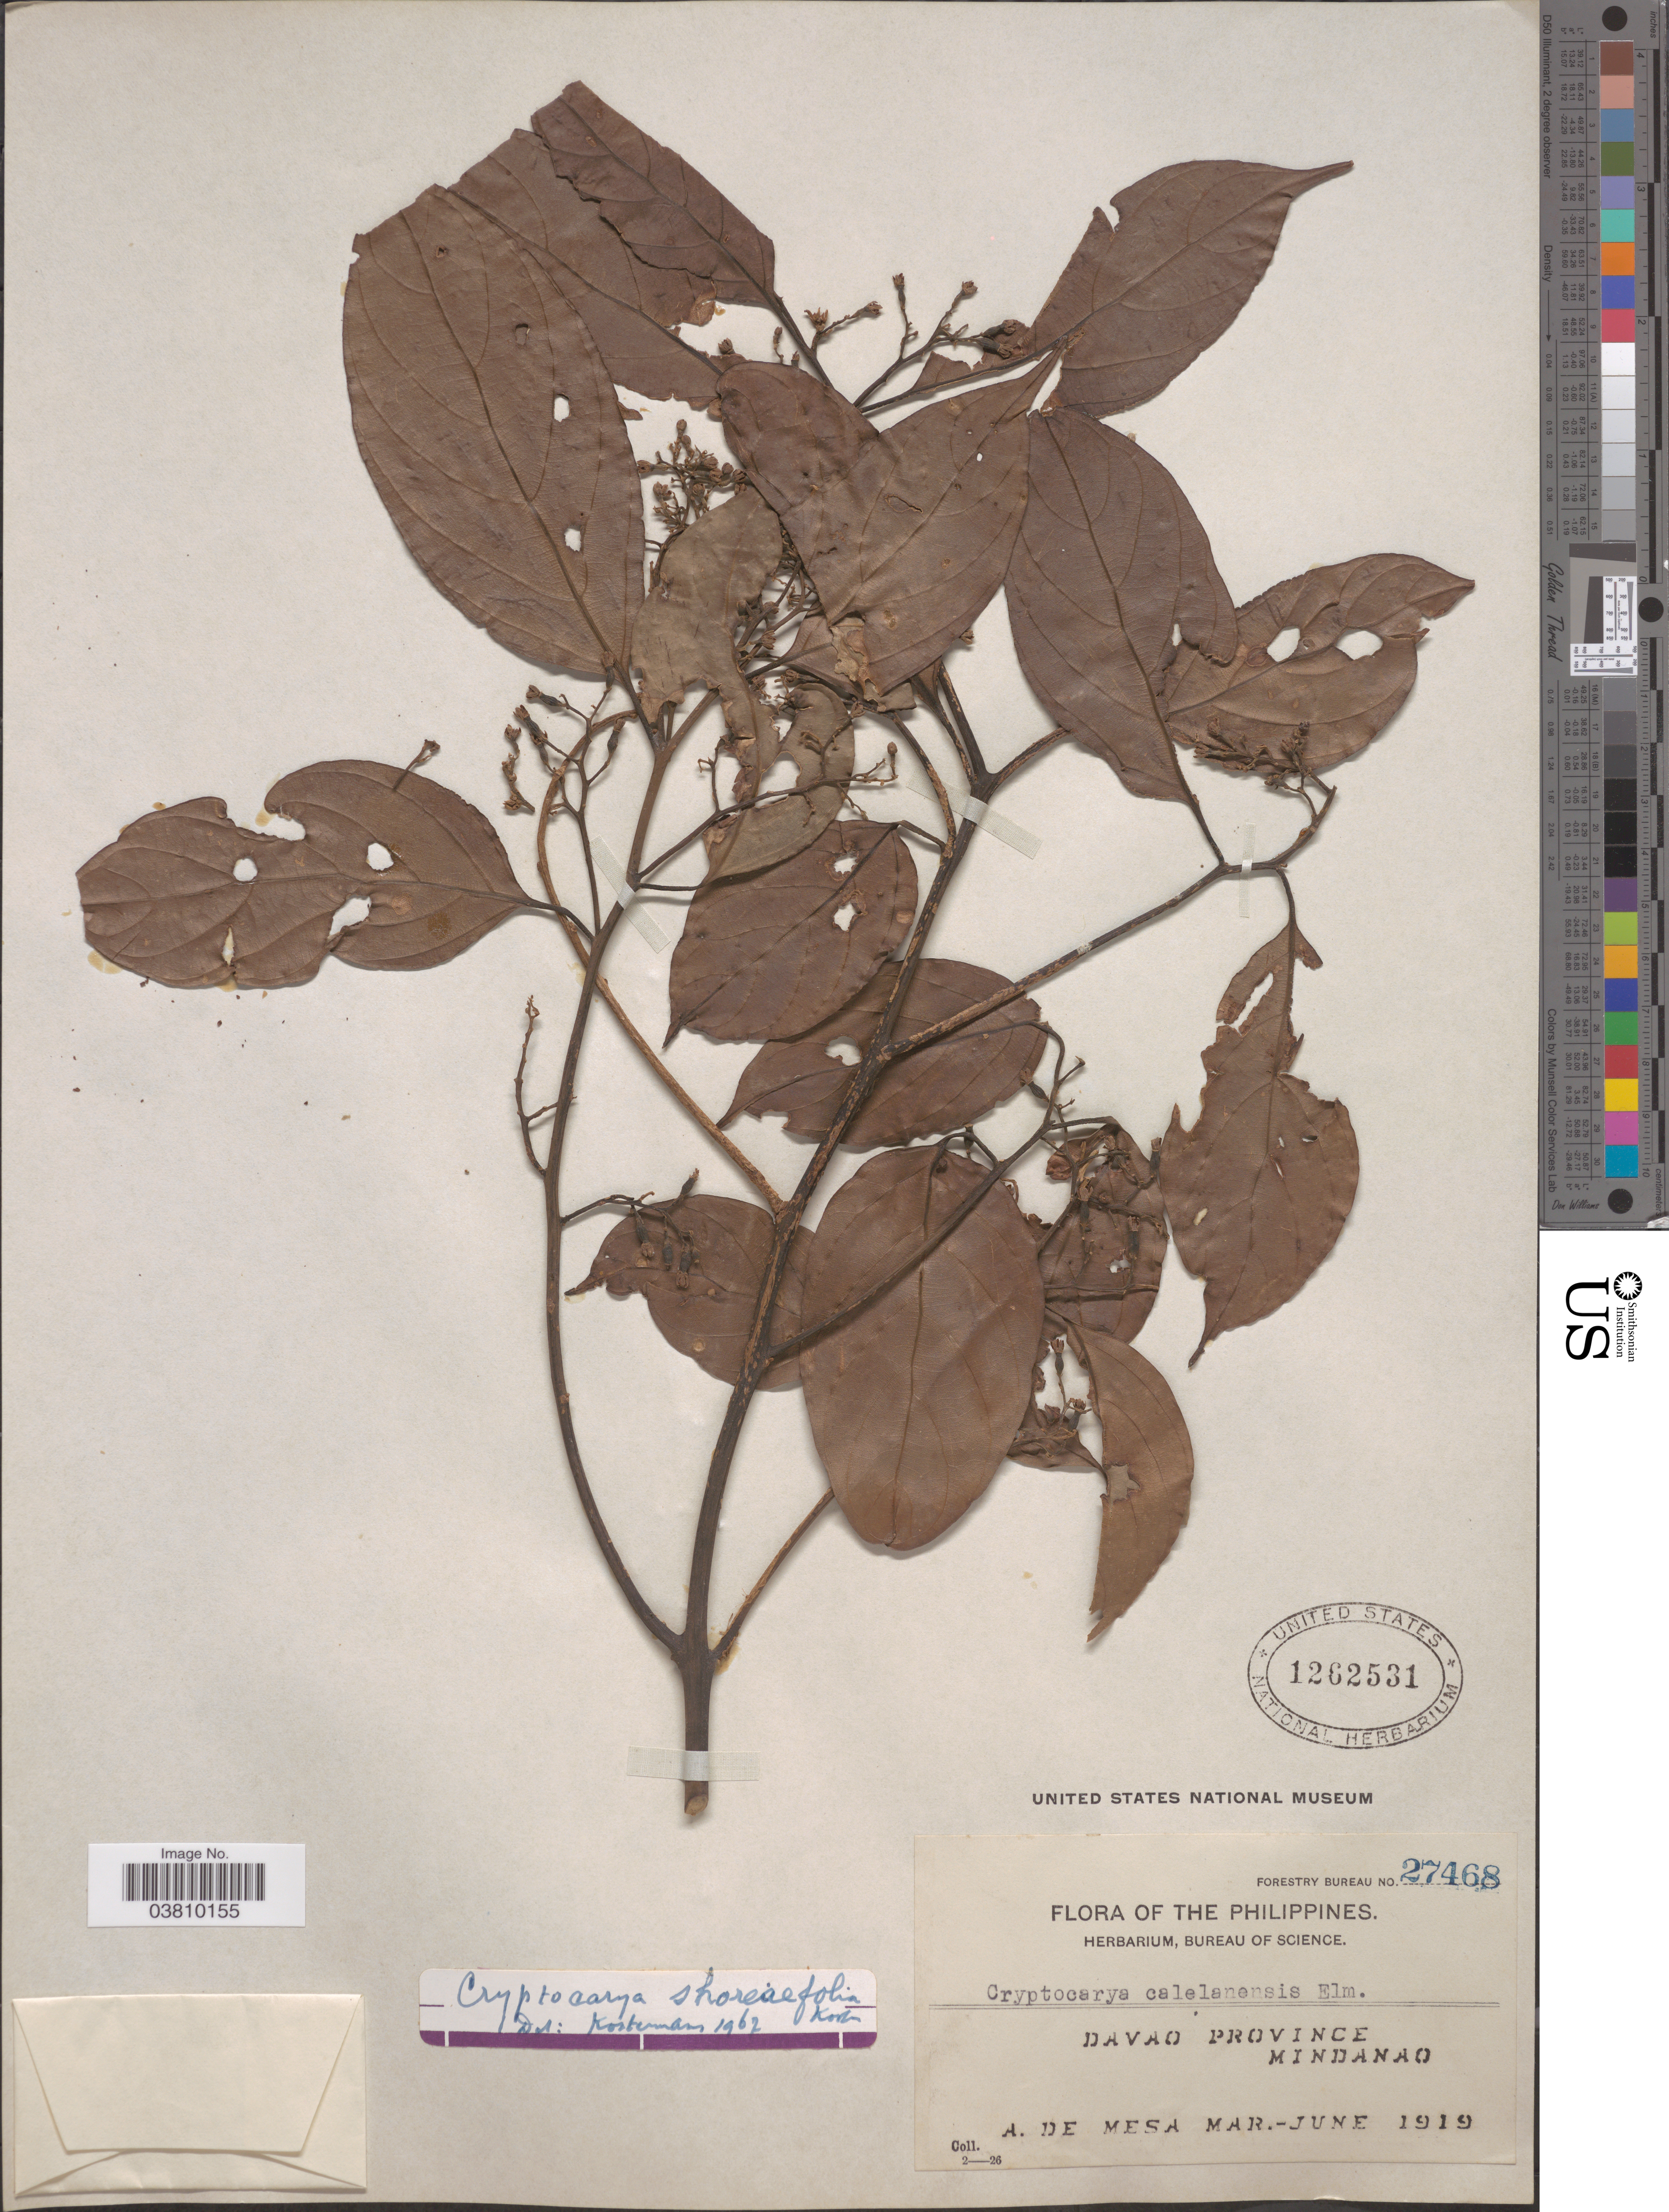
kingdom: Plantae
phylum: Tracheophyta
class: Magnoliopsida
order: Laurales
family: Lauraceae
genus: Cryptocarya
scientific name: Cryptocarya shoreifolia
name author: Kosterm.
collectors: A. De Mesa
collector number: Forestry Bureau 27468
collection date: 1919-03/1919-06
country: Philippines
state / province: Davao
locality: Mindanao.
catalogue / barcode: US 1262531